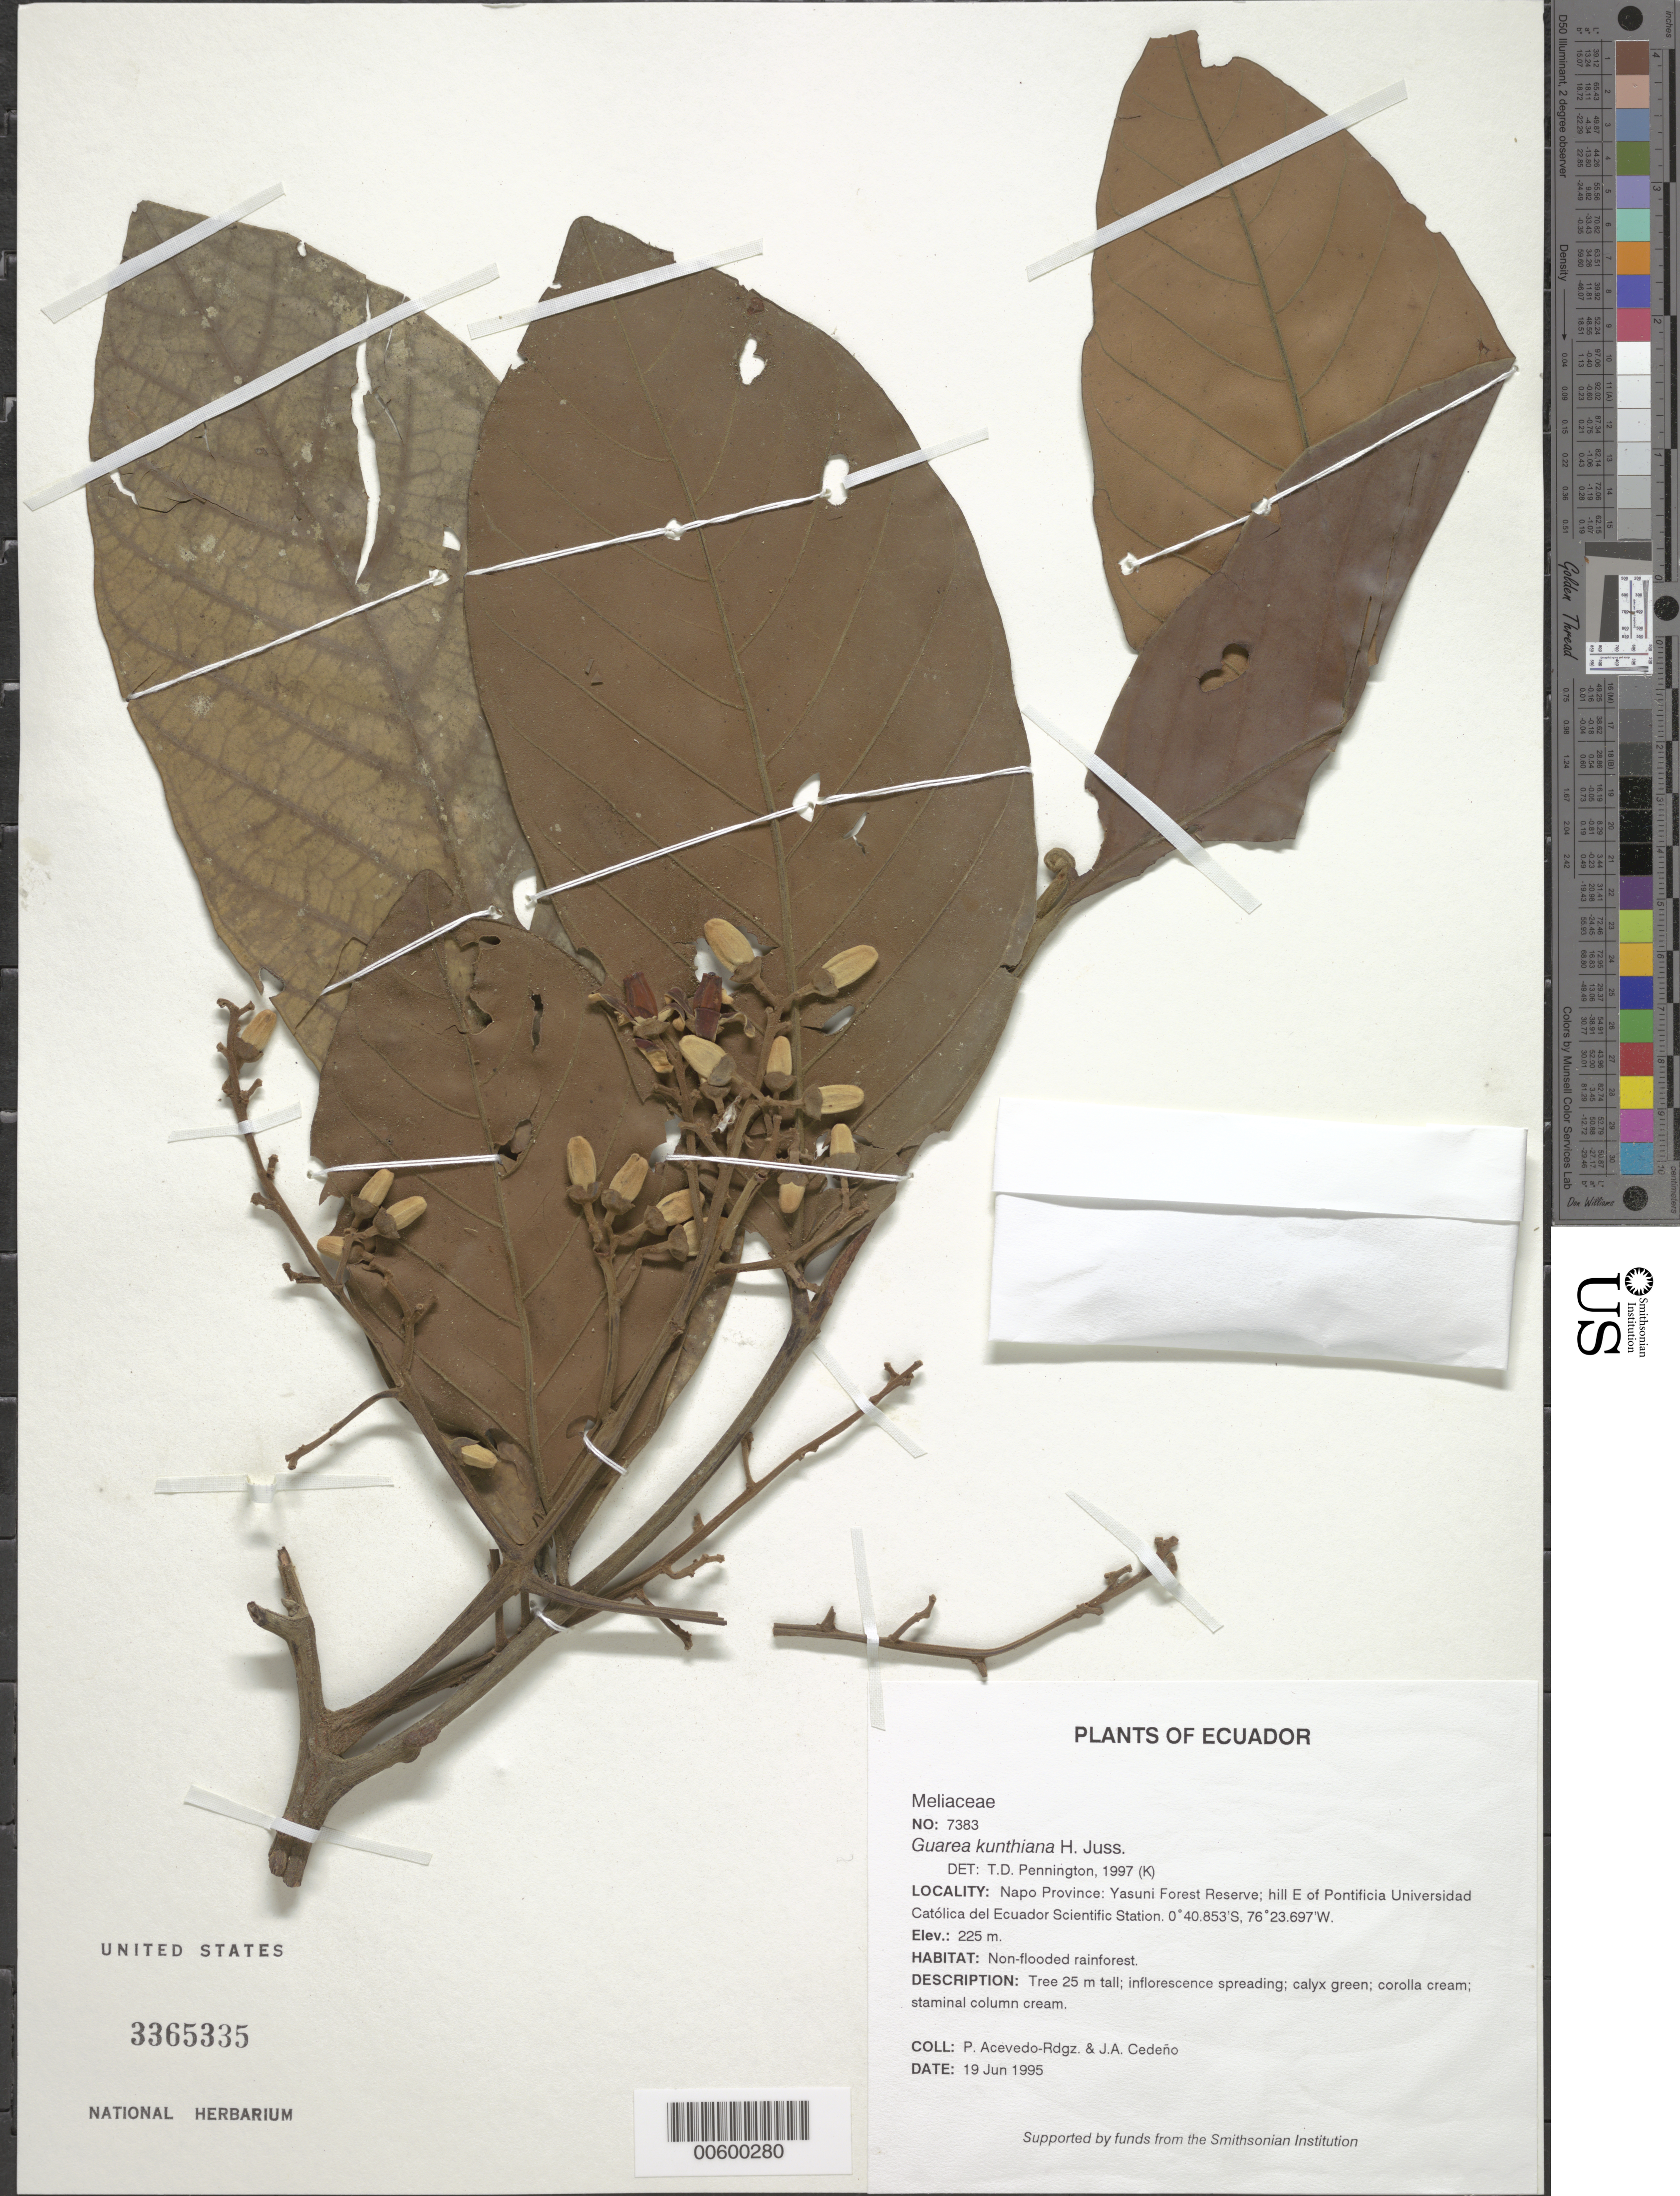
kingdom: Plantae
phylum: Tracheophyta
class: Magnoliopsida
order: Sapindales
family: Meliaceae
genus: Guarea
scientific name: Guarea kunthiana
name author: A. Juss.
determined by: Pennington, T. D., (K)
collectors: P. Acevedo-Rodr. & J. A. Cedeño M.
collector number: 7383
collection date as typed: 19 Jun 1995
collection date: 1995-06-19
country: Ecuador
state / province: Napo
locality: Napo Province: Yasuni Forest Reserve; hill E of Pontificia Universidad Católica del Ecuador Scientific Station.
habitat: Non-flooded rainforest.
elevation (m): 225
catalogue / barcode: US 3365335